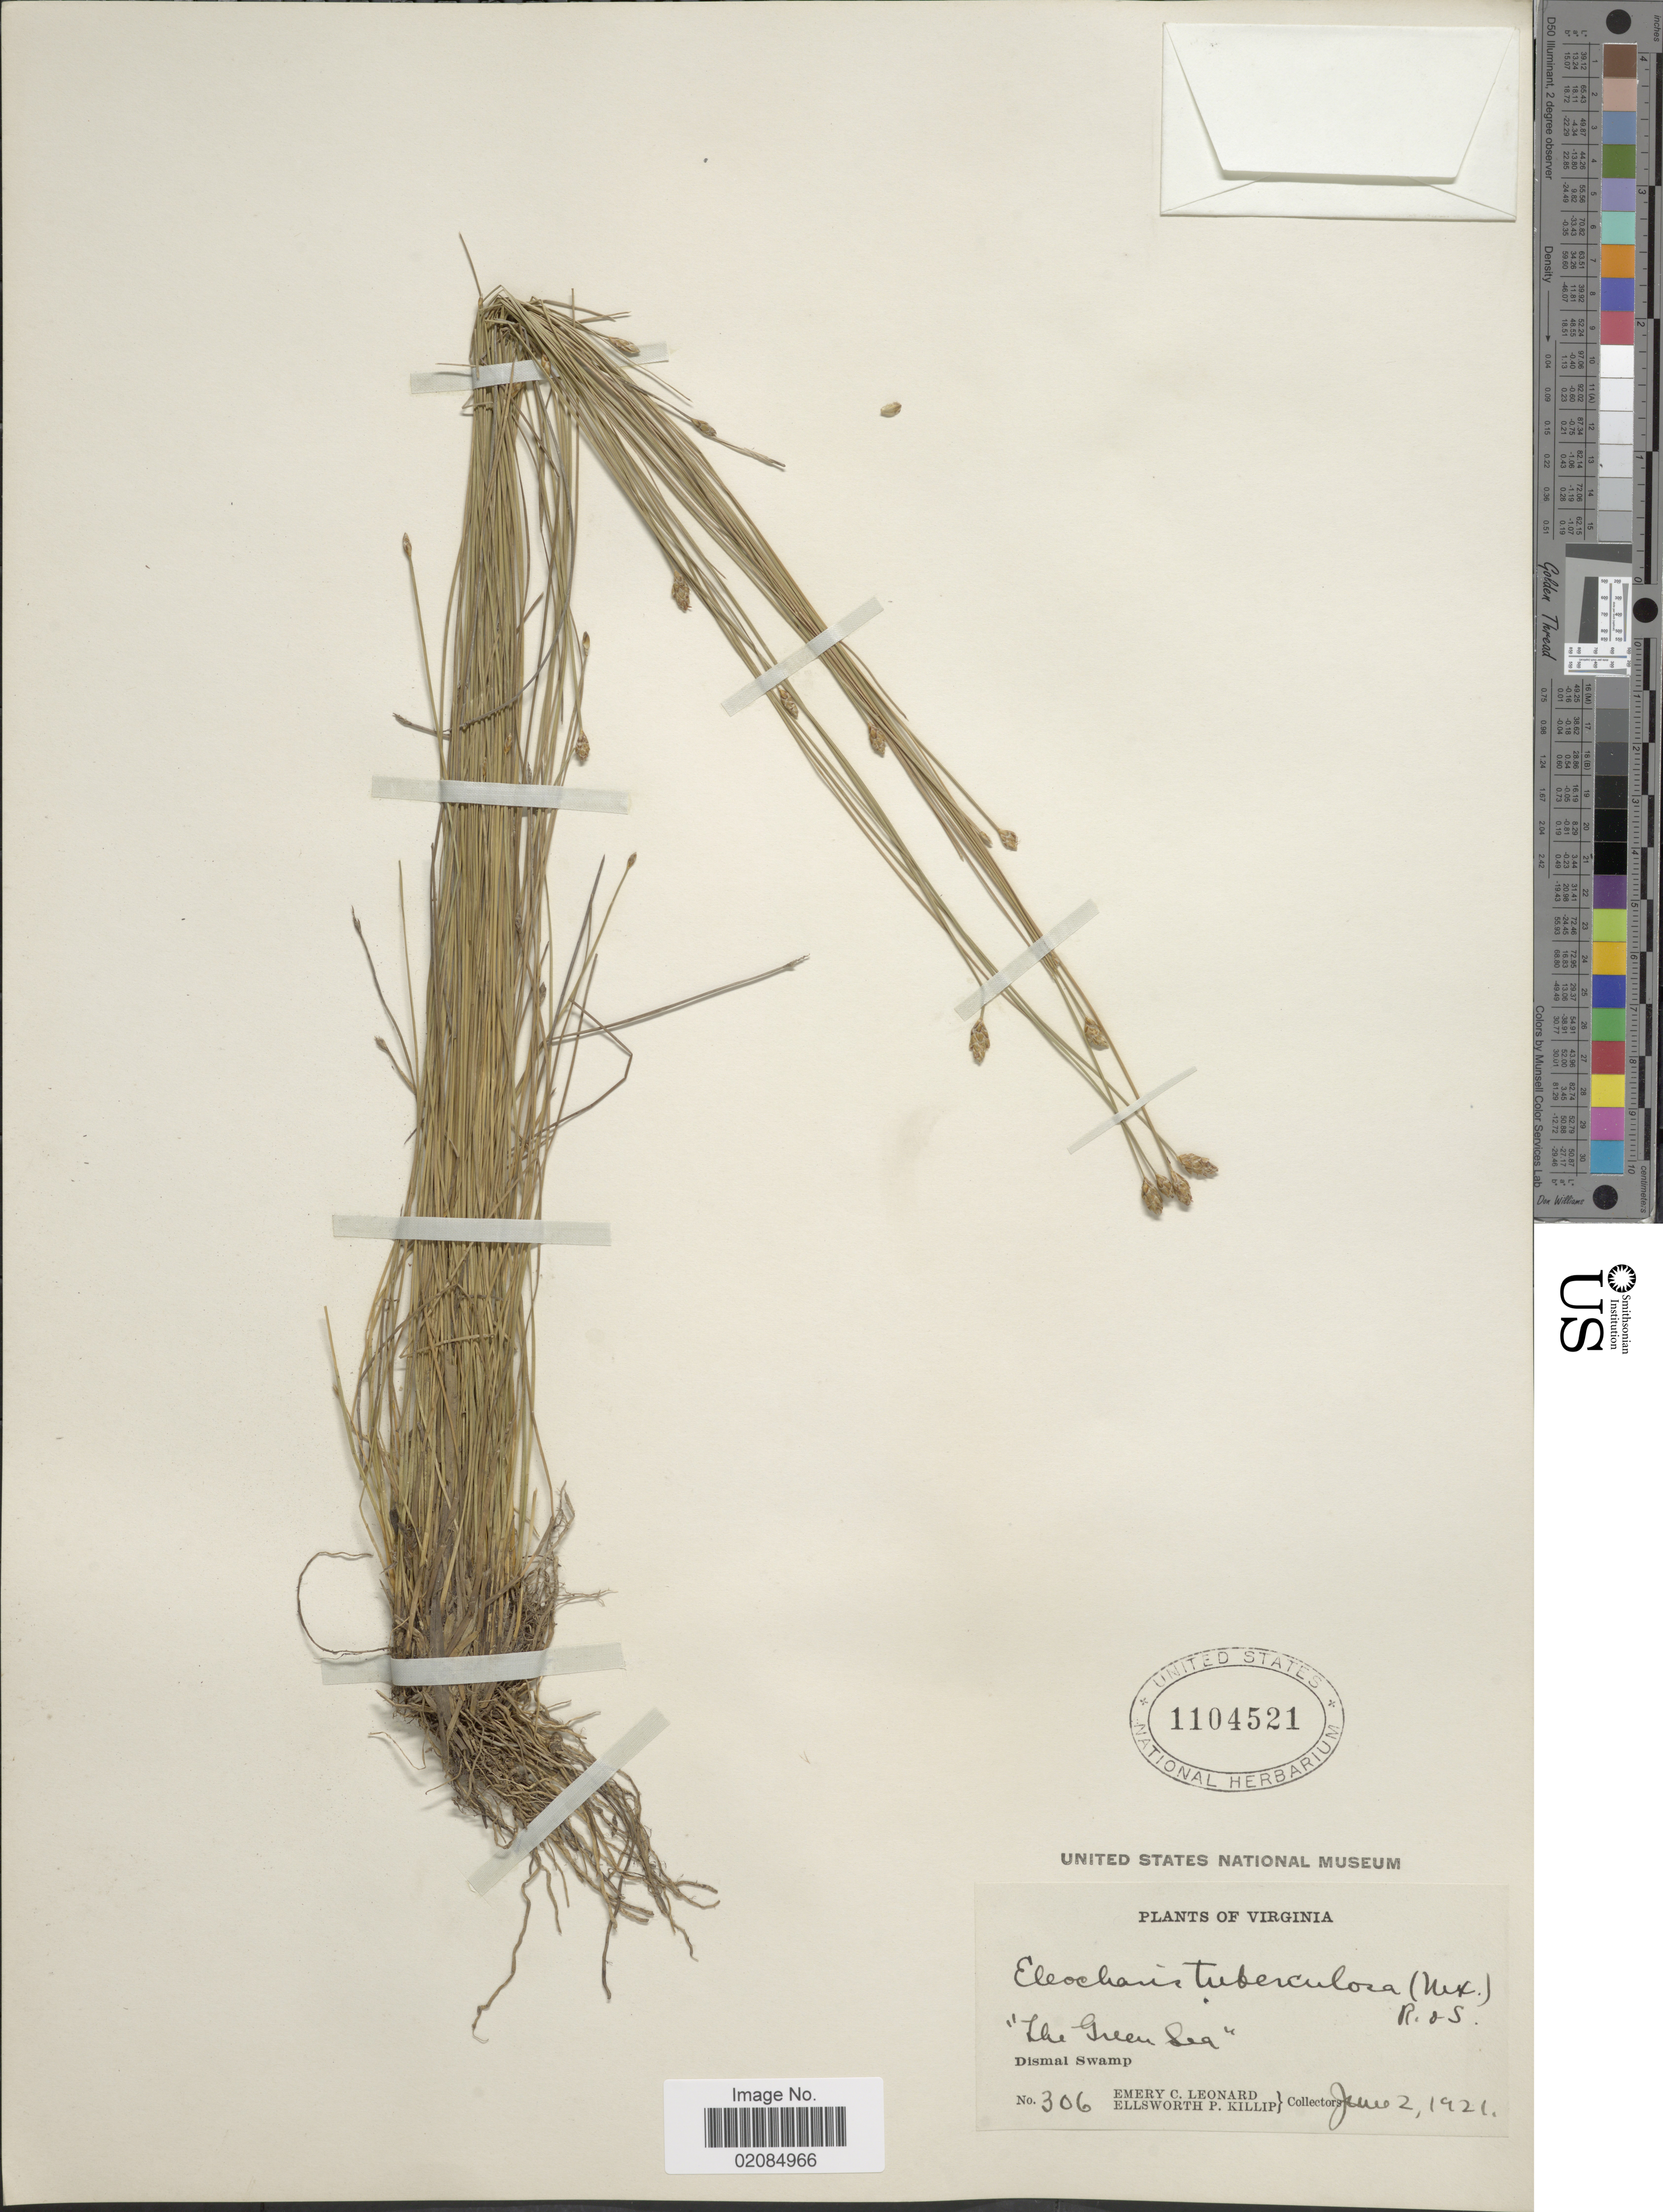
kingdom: Plantae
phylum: Tracheophyta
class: Liliopsida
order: Poales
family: Cyperaceae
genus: Eleocharis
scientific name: Eleocharis tuberculosa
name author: (Michx.) Roem. & Schult.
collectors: E. C. Leonard & E. P. Killip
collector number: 306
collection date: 1921-06-02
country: United States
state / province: Virginia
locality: The Green Sea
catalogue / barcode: US 1104521